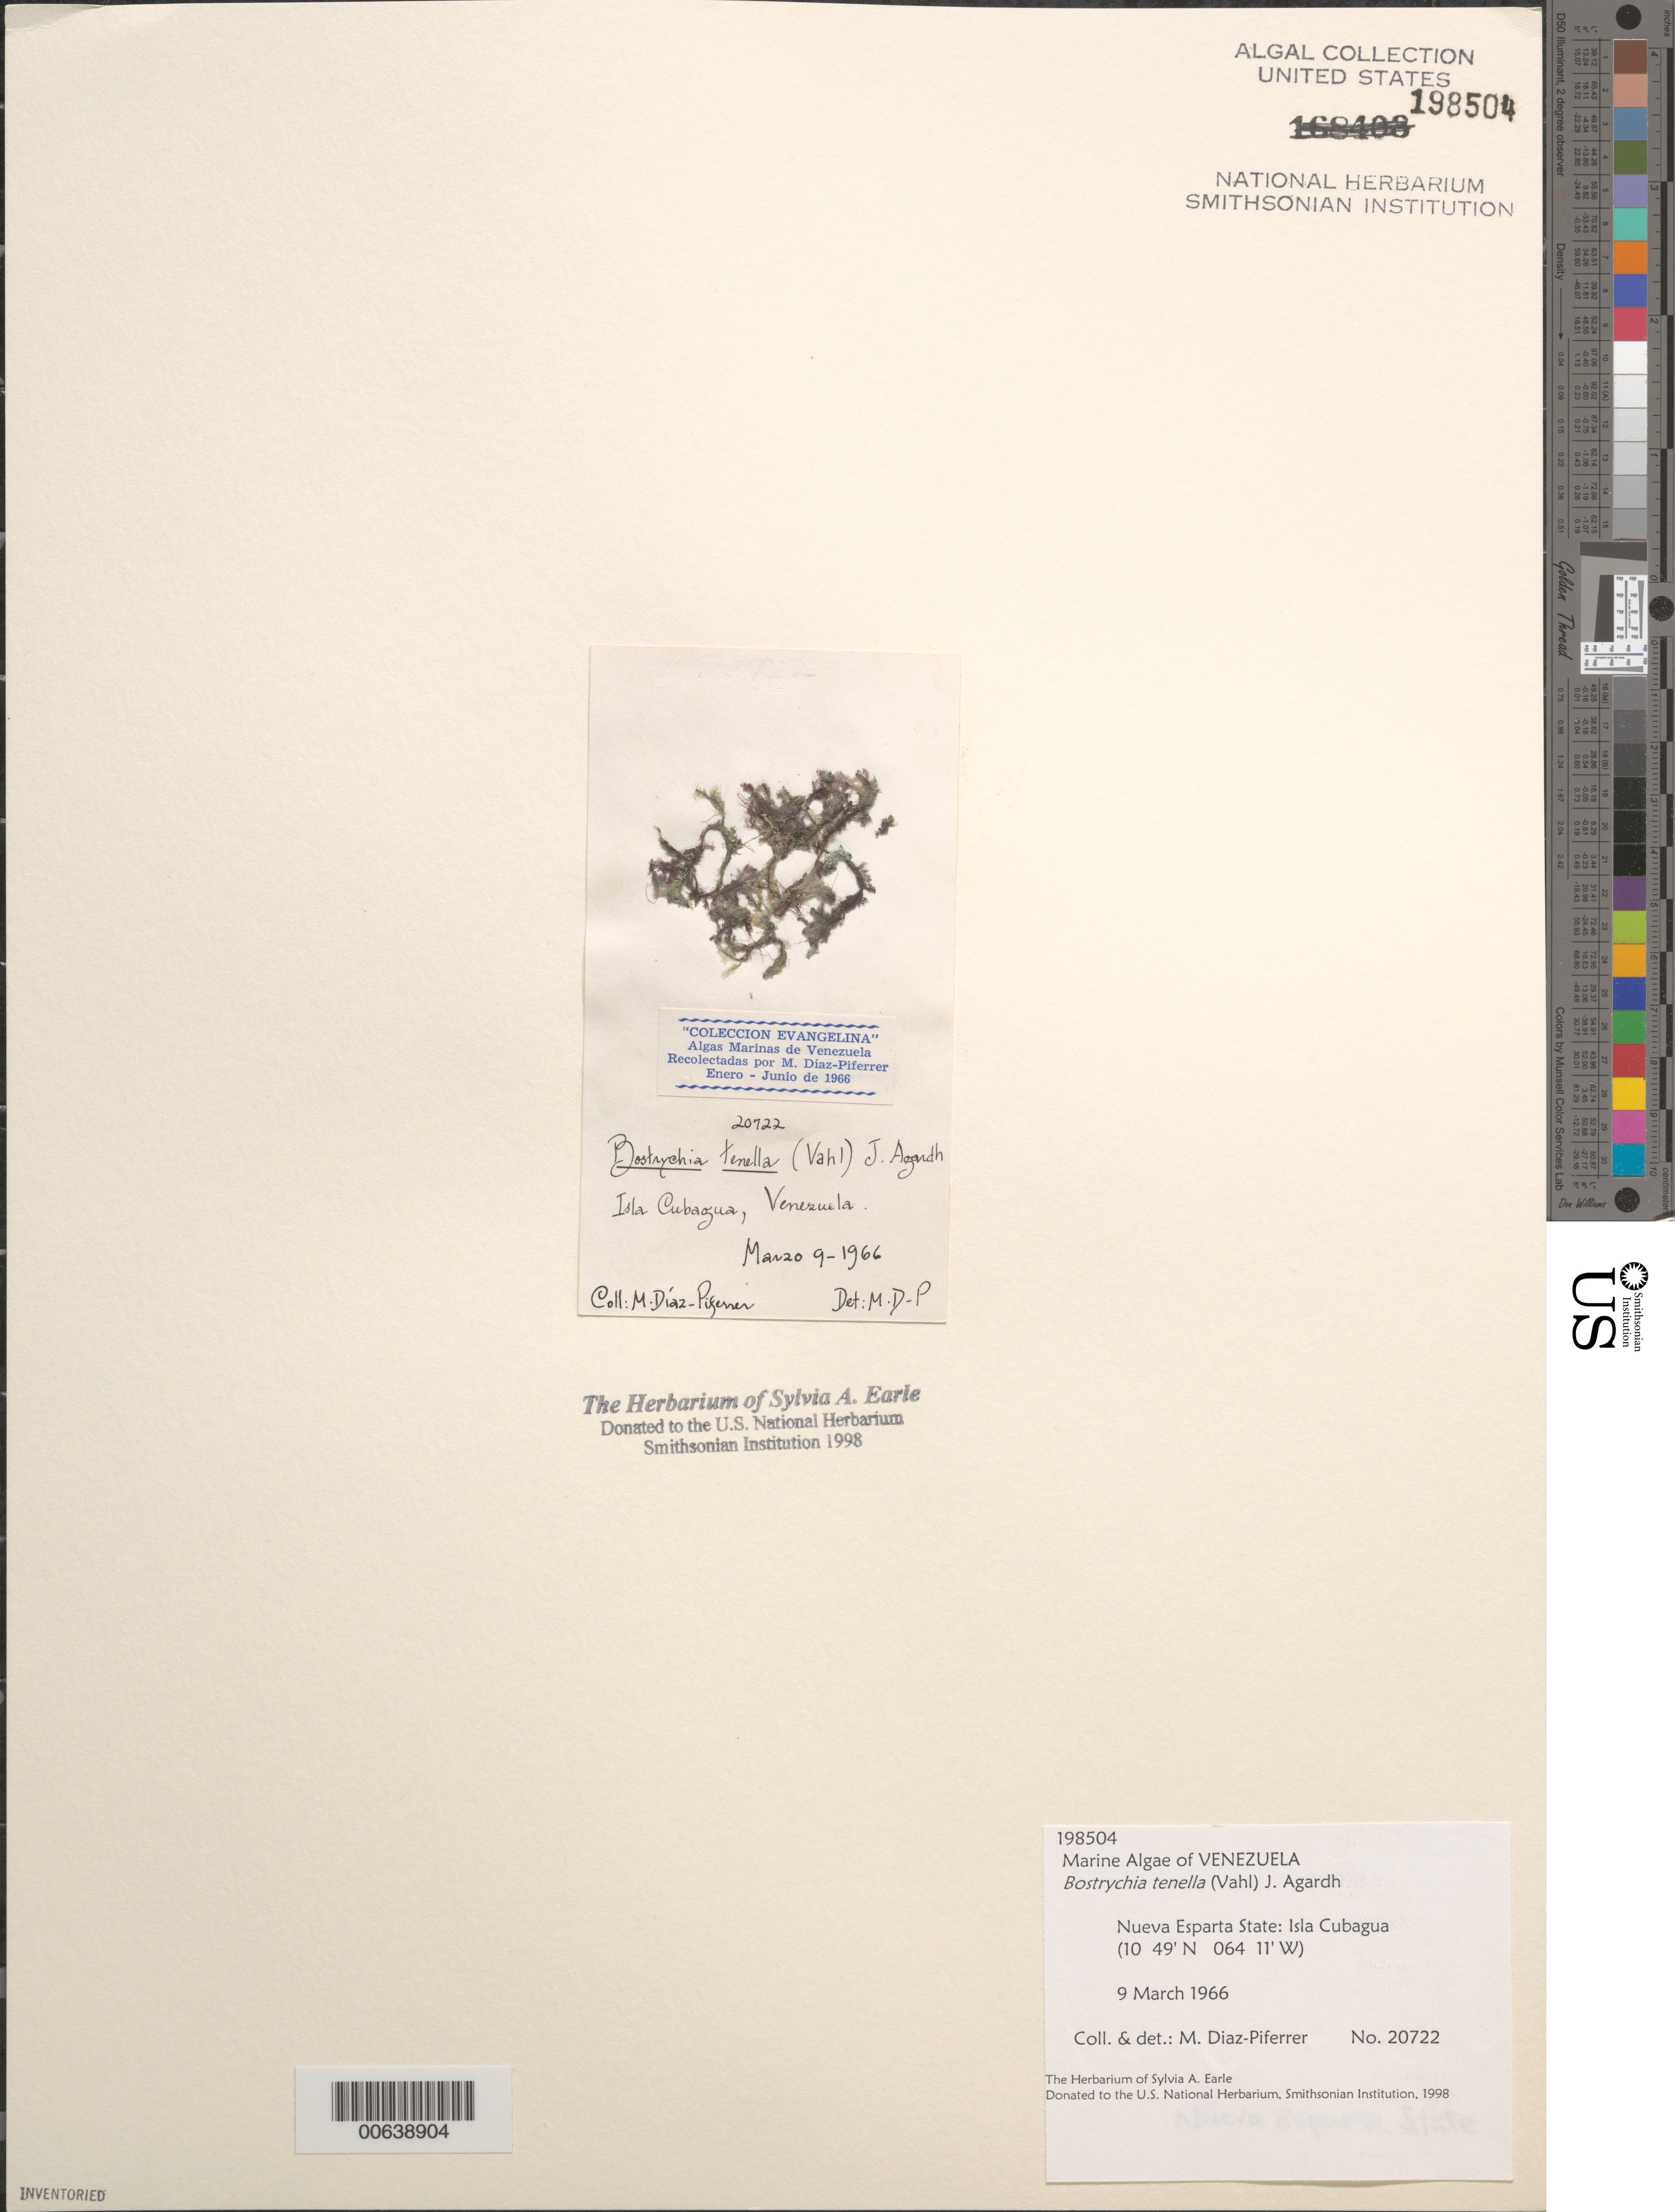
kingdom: Plantae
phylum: Rhodophyta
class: Florideophyceae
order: Ceramiales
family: Rhodomelaceae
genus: Bostrychia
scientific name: Bostrychia tenella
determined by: Diaz-Piferrer, M.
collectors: M. Diaz-Piferrer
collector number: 20722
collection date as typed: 09 Mar 1966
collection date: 1966-03-09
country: Venezuela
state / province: Nueva Esparta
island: Cubagua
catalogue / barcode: US 198504